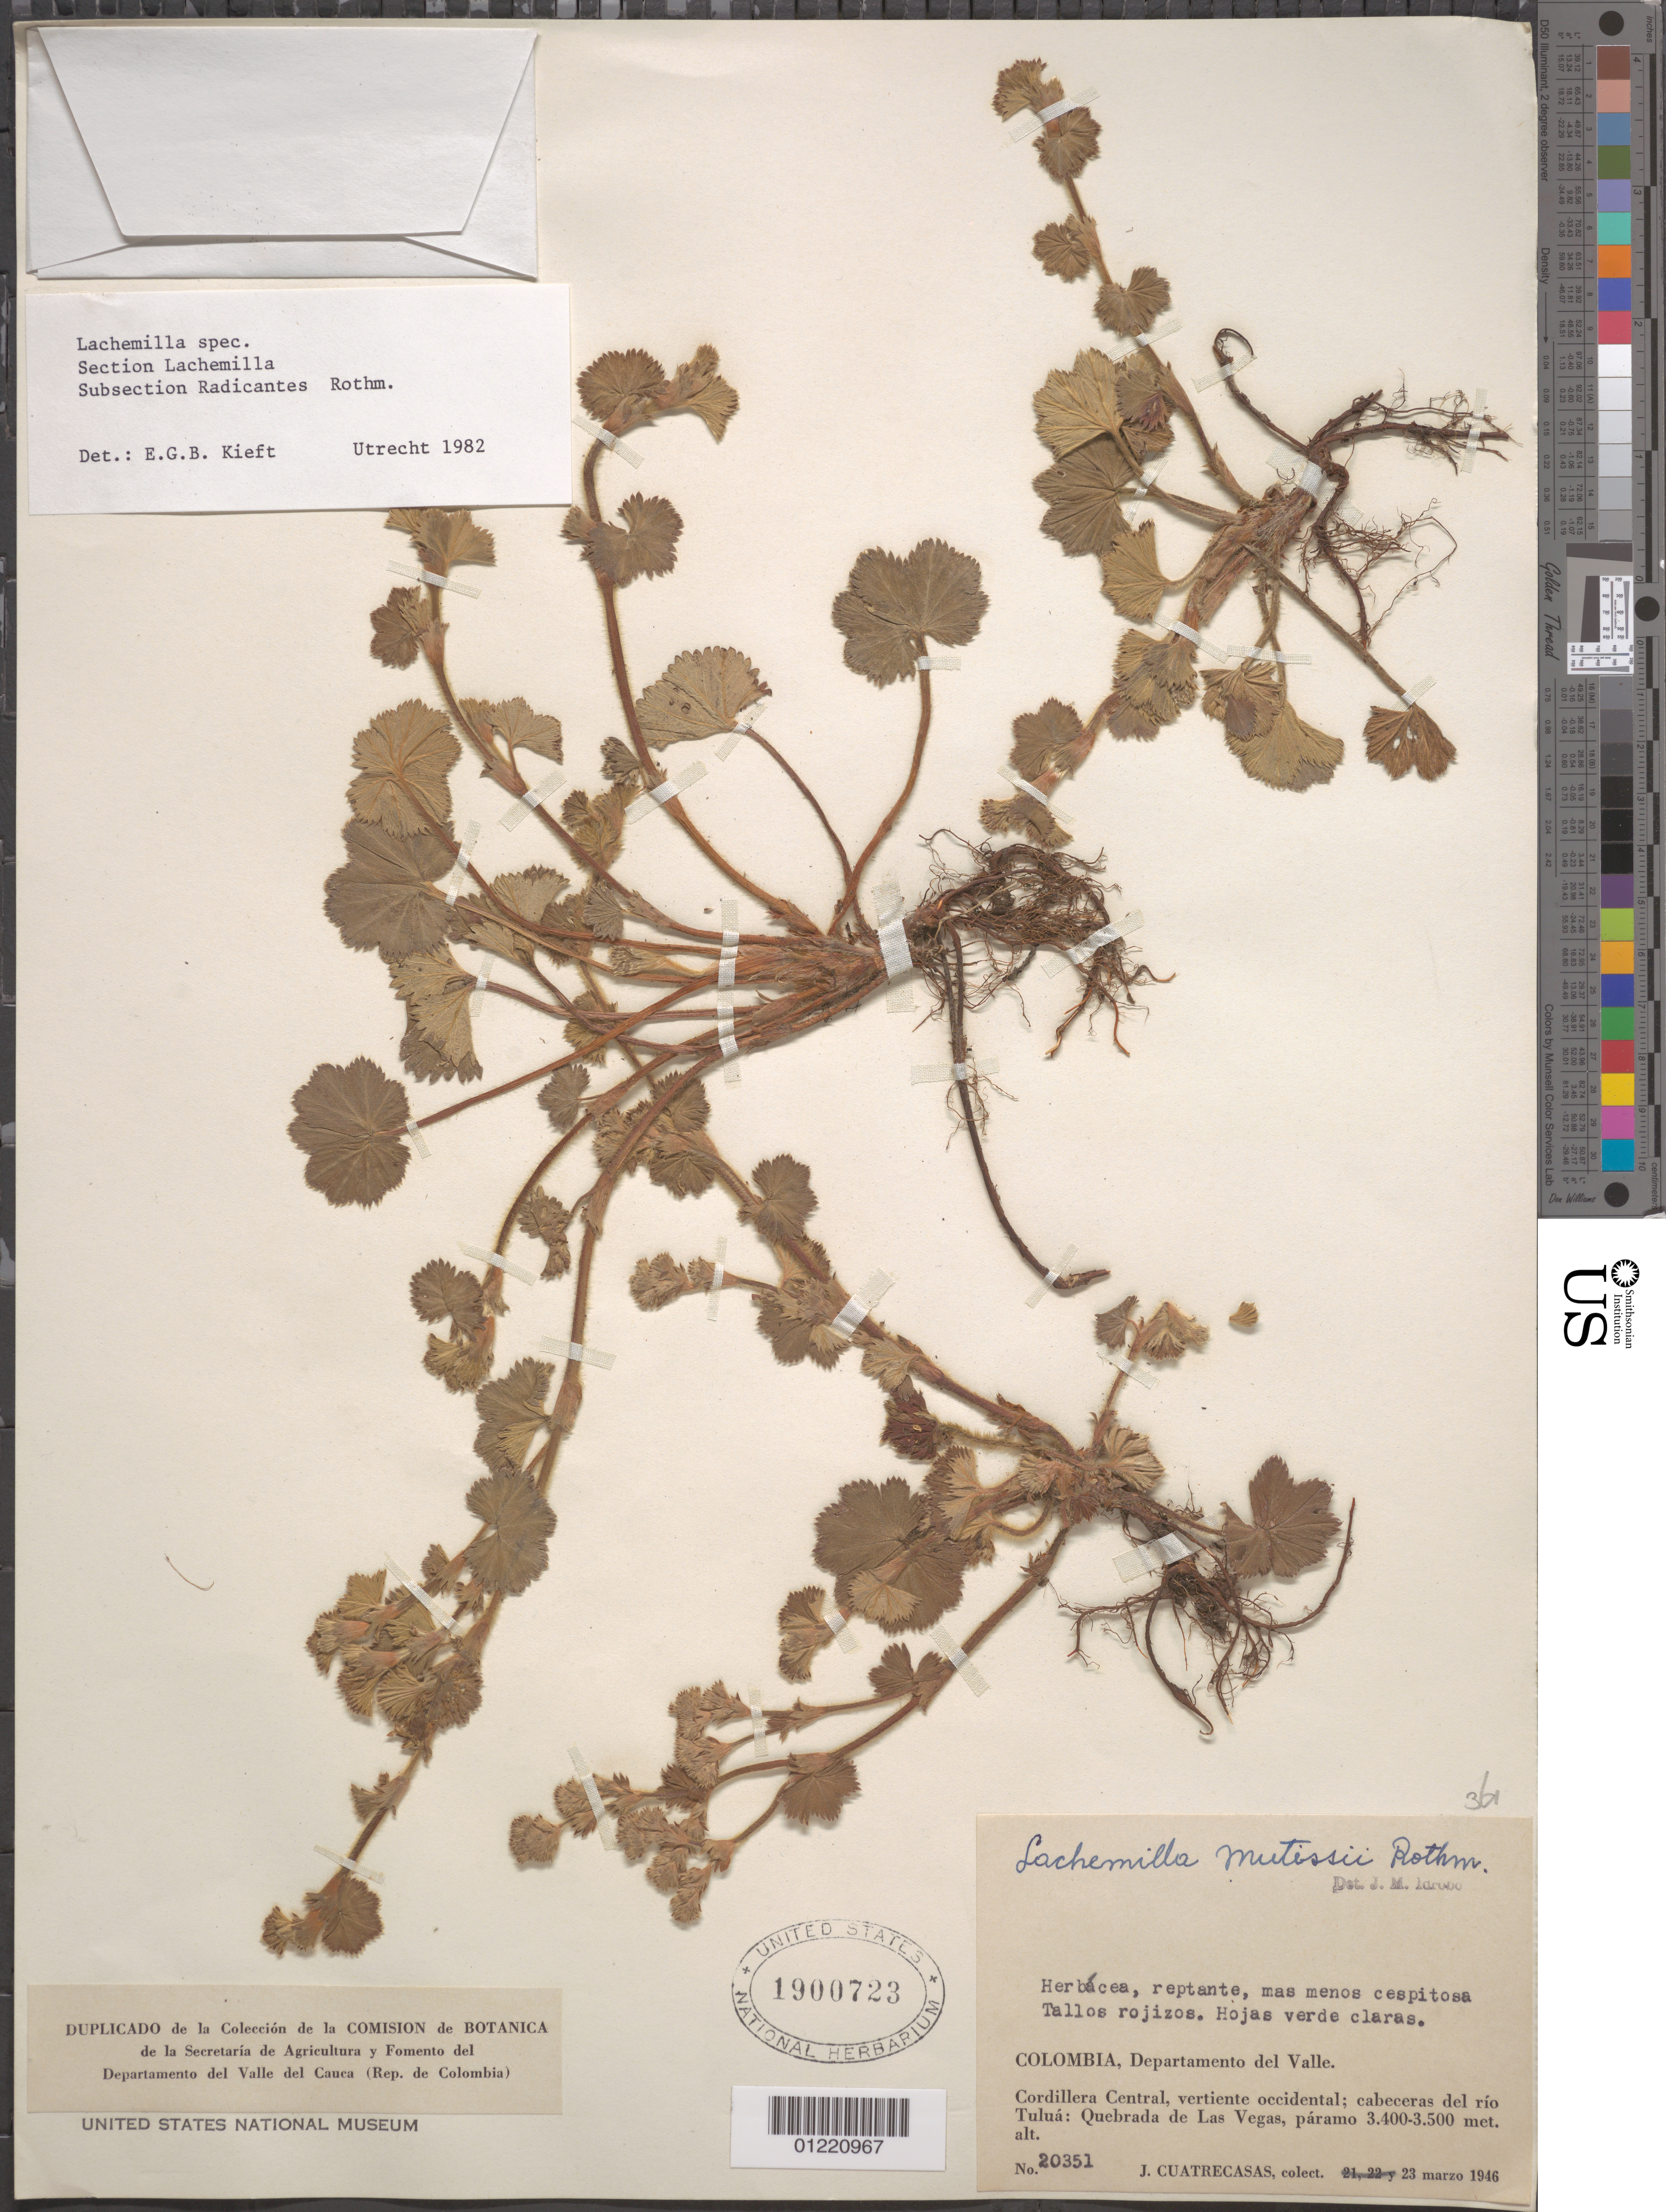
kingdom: Plantae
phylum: Tracheophyta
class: Magnoliopsida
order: Rosales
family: Rosaceae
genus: Lachemilla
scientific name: Lachemilla sp.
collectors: J. Cuatrecasas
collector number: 20351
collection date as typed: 23 Mar 1946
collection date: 1946-03-23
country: Colombia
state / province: Valle del Cauca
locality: Cordillera Central; Vertiente Occidental; cabeceras del río Tuluá: Quebrada de Las Vegas, páramo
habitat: paramo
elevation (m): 3400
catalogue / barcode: US 1900723